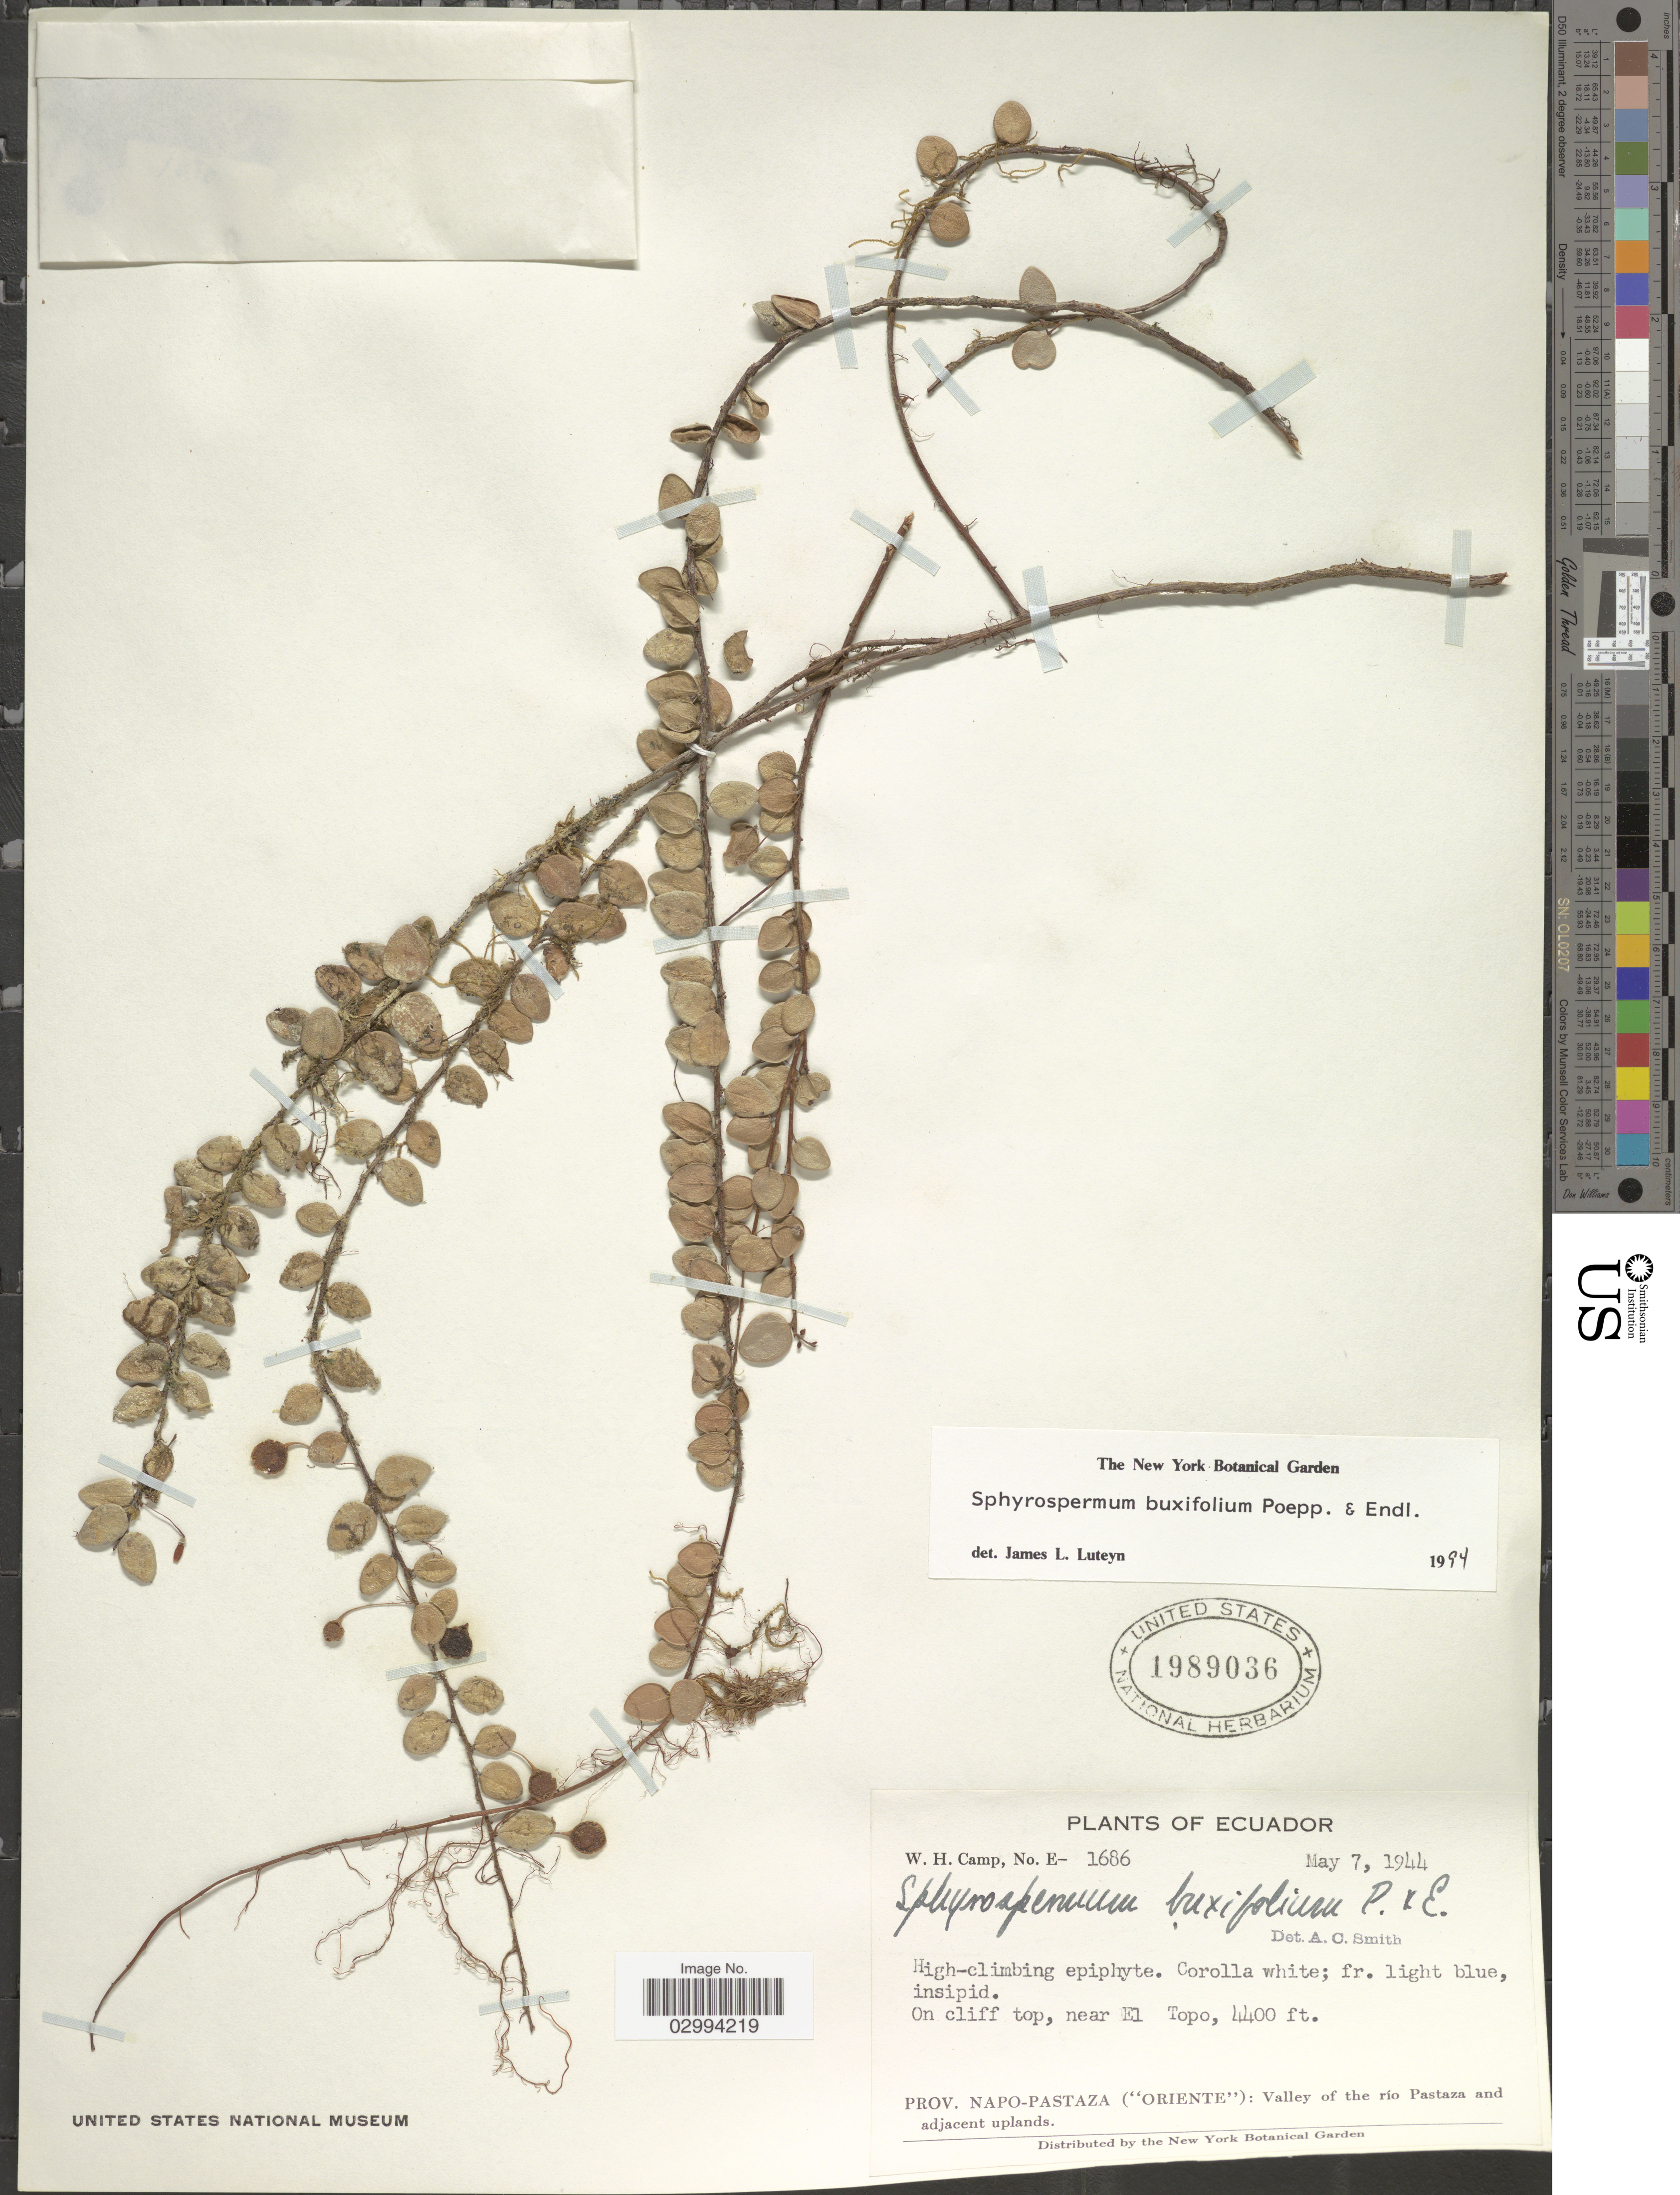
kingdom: Plantae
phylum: Tracheophyta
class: Magnoliopsida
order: Ericales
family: Ericaceae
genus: Sphyrospermum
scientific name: Sphyrospermum buxifolium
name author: Poepp. & Endl.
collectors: W. H. Camp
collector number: E-1686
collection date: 1944-05-07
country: Ecuador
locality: On cliff top, near El Topo, Prov. Napo-Pastaza ("Oriente"): Valley of the río Pastaza and adjacent uplands.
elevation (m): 1341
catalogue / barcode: US 1989036